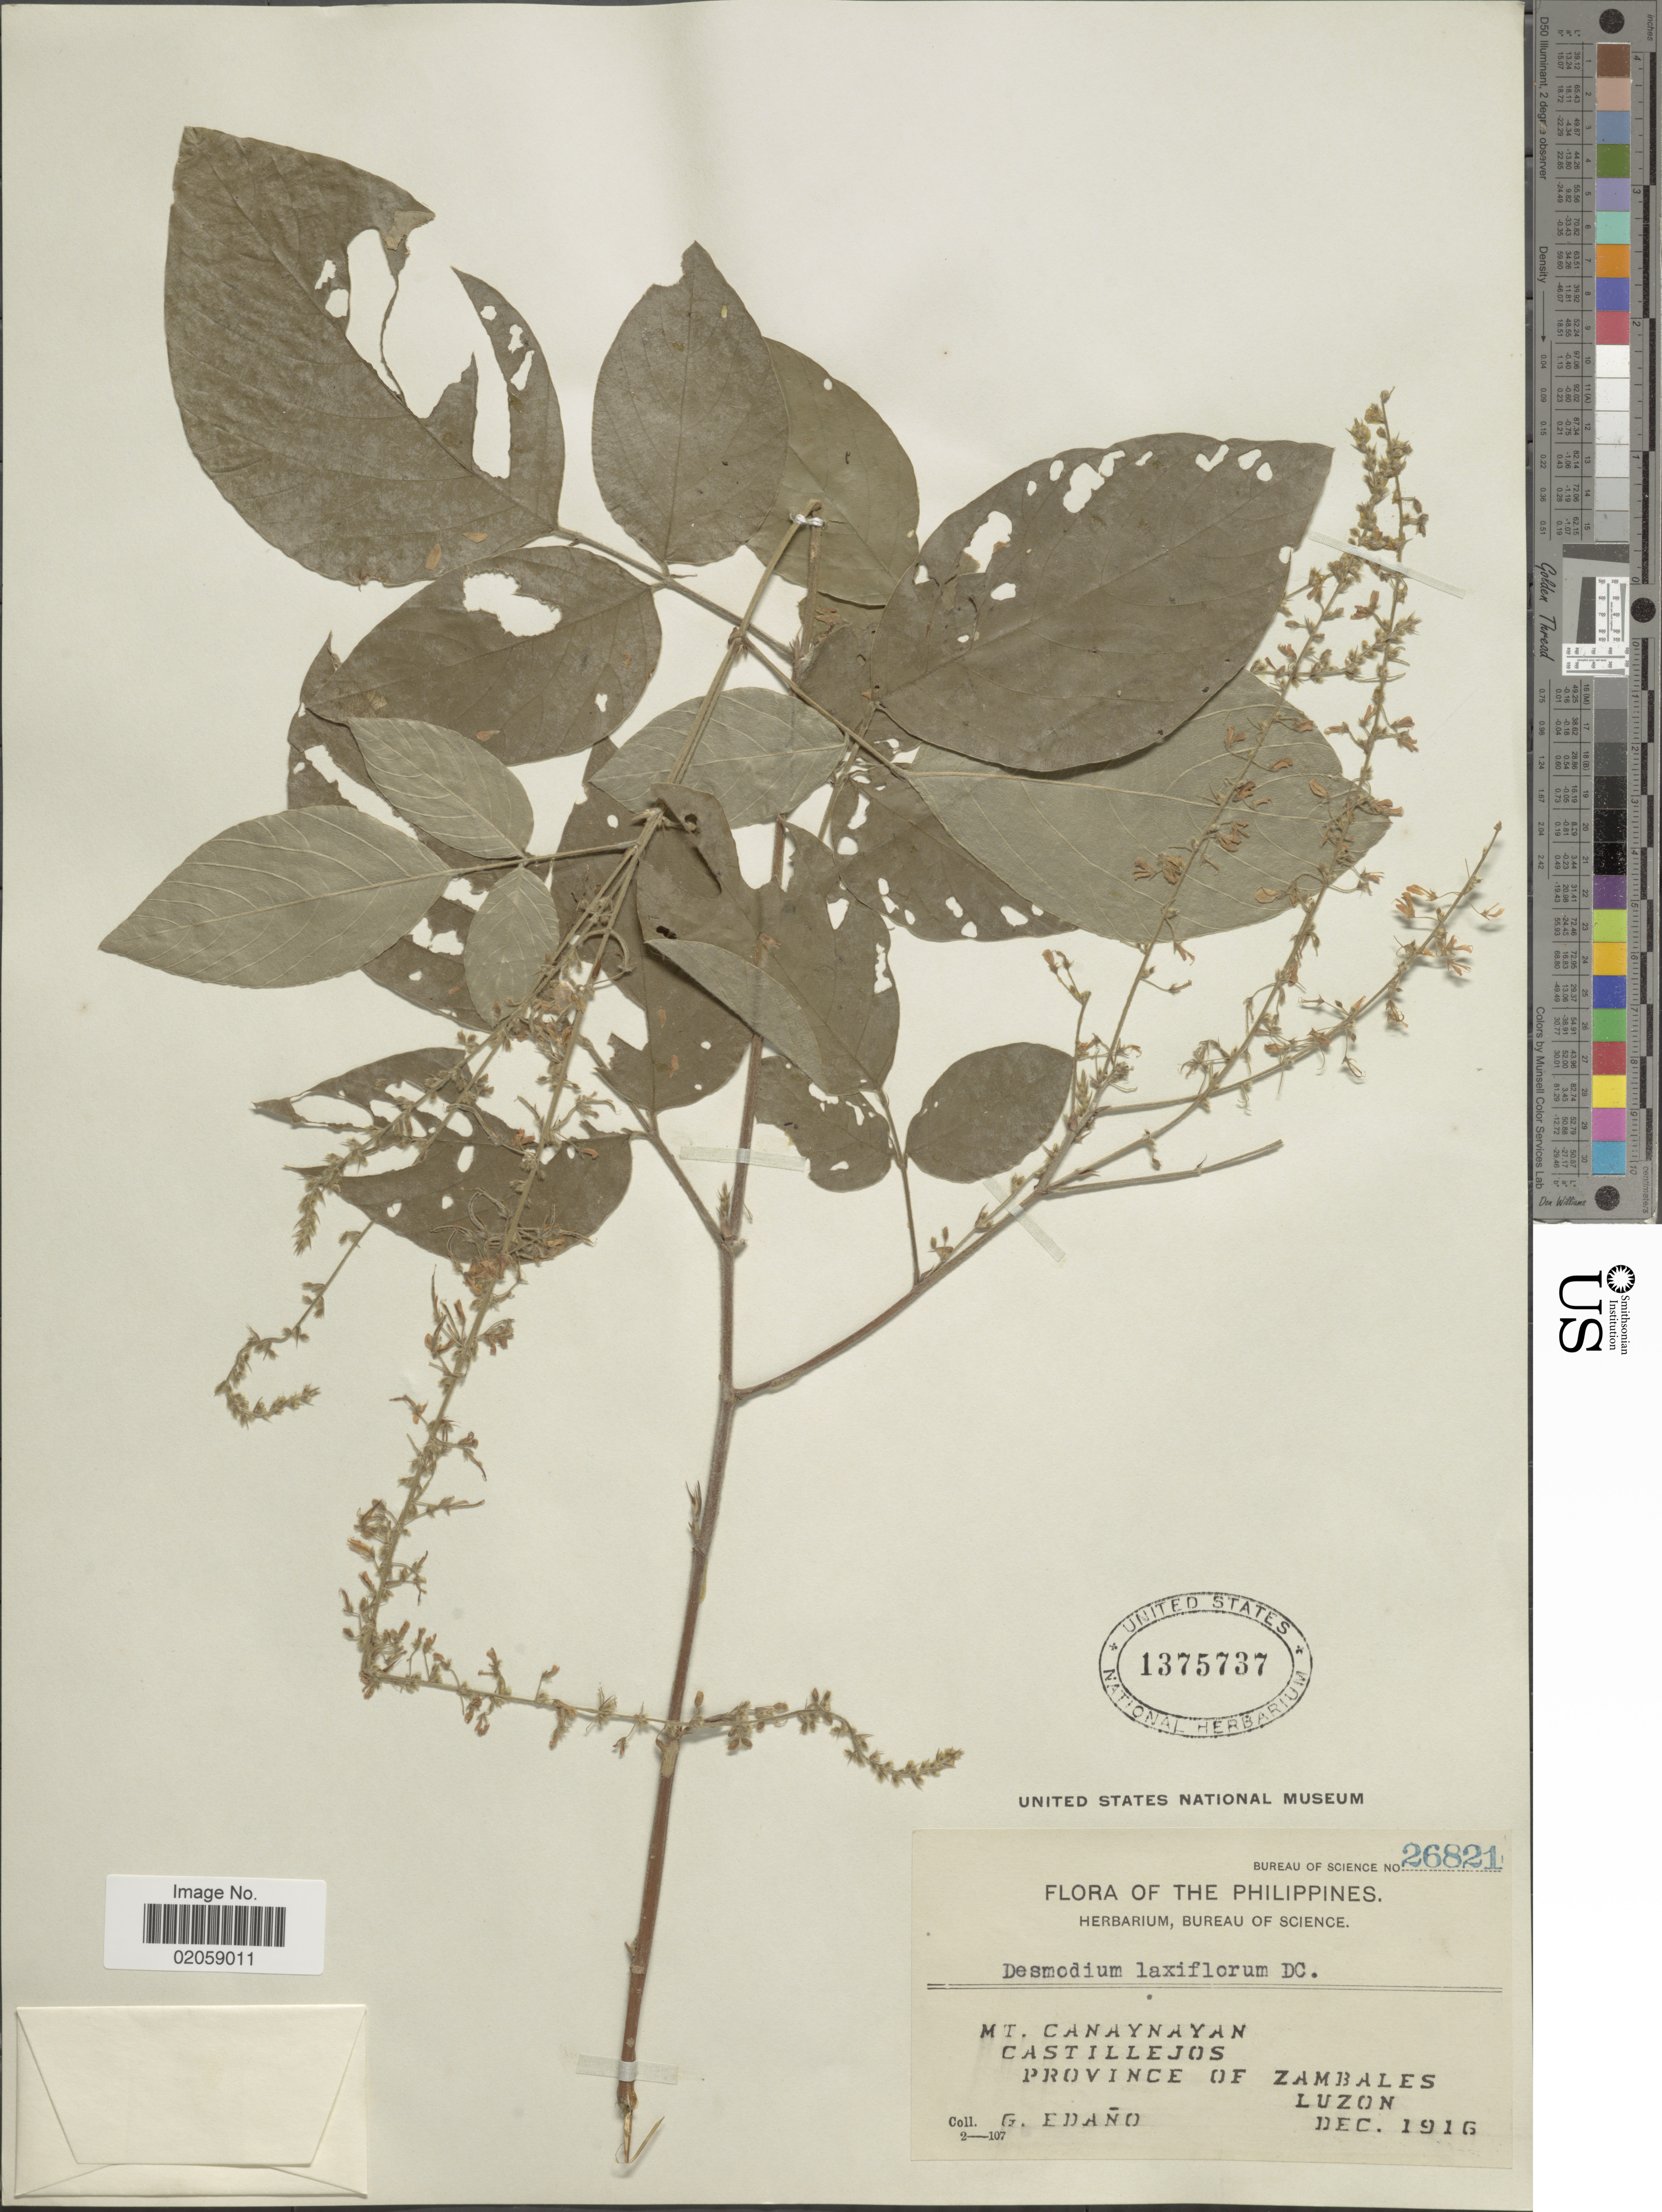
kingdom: Plantae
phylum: Tracheophyta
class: Magnoliopsida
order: Fabales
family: Fabaceae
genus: Sohmaea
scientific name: Sohmaea laxiflora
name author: (DC.) H. Ohashi & K. Ohashi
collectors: G. Edaño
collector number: Bureau of Science 26821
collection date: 1916-12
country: Philippines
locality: Mt. Canayayan. Castillejos. Province of Zambales. Luzon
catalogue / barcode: US 1375737